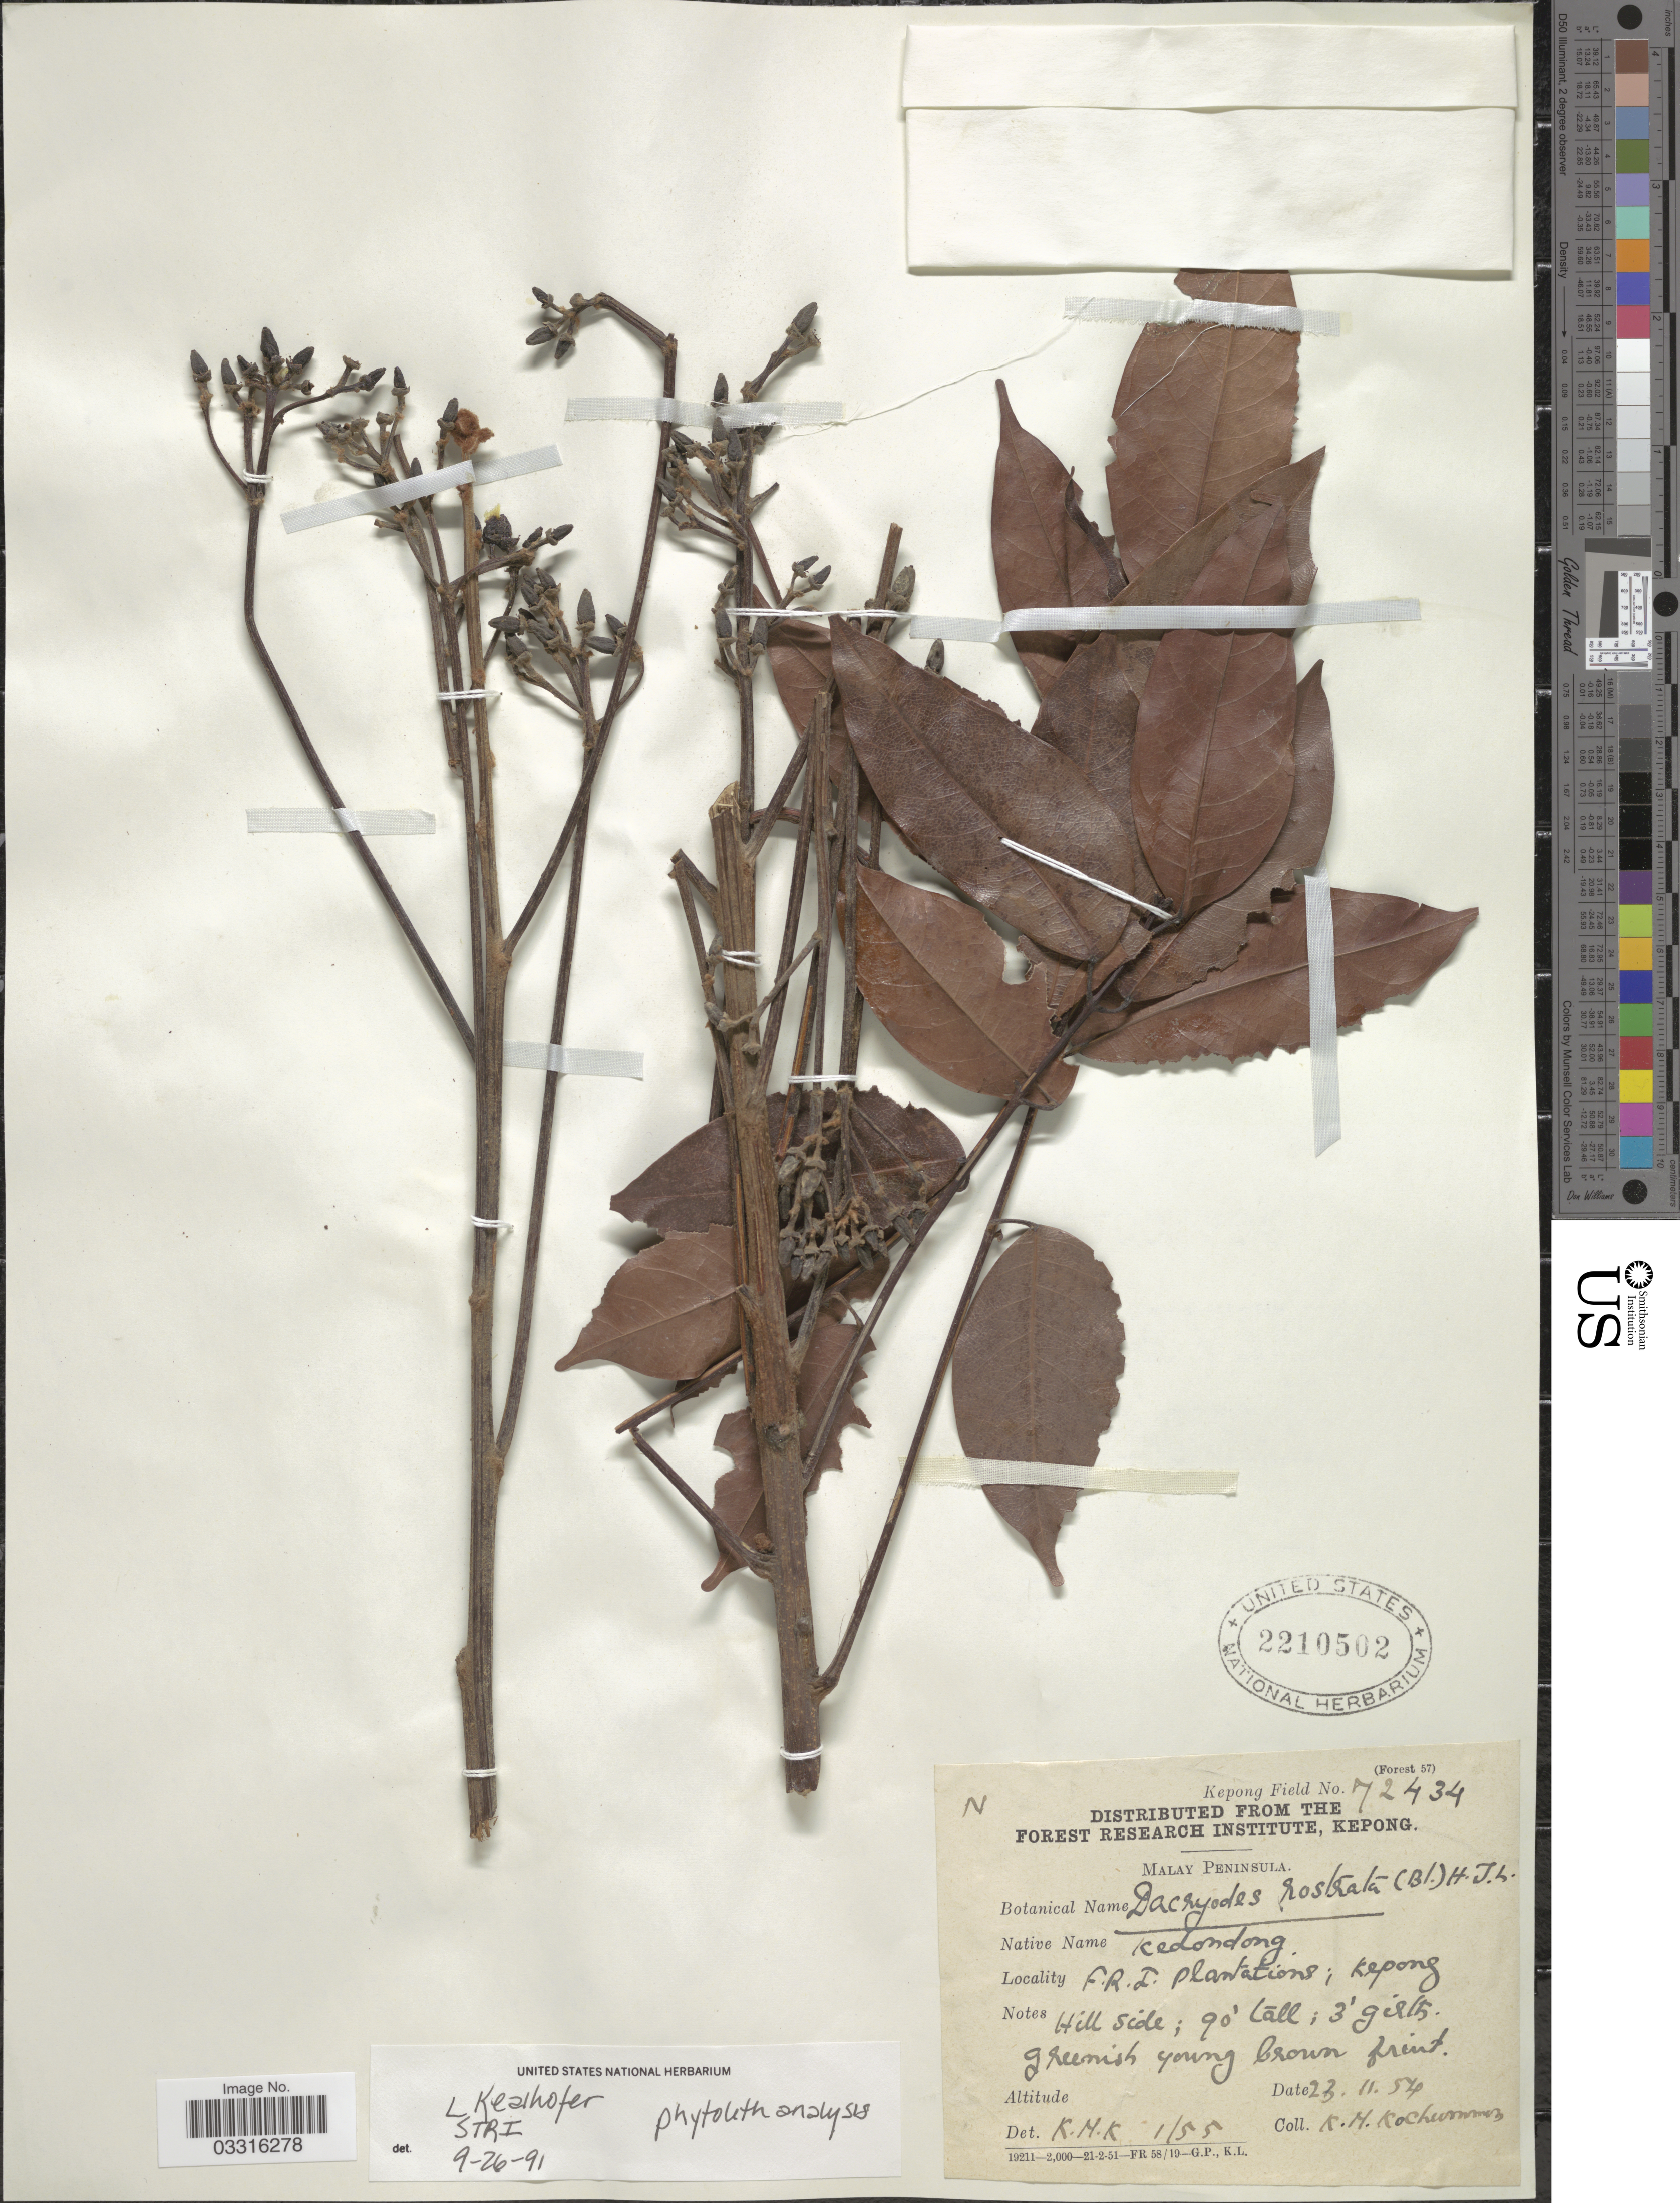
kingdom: Plantae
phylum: Tracheophyta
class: Magnoliopsida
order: Sapindales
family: Burseraceae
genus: Dacryodes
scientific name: Dacryodes rostrata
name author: (Blume) H.J. Lam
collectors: K. Kochummen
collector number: Kepong Field 72434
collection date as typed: Transcribed d/m/y: 23/11/54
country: Malaysia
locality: Malay Peninsula, F.R.I. plantations; Kepong.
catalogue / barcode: US 2210502